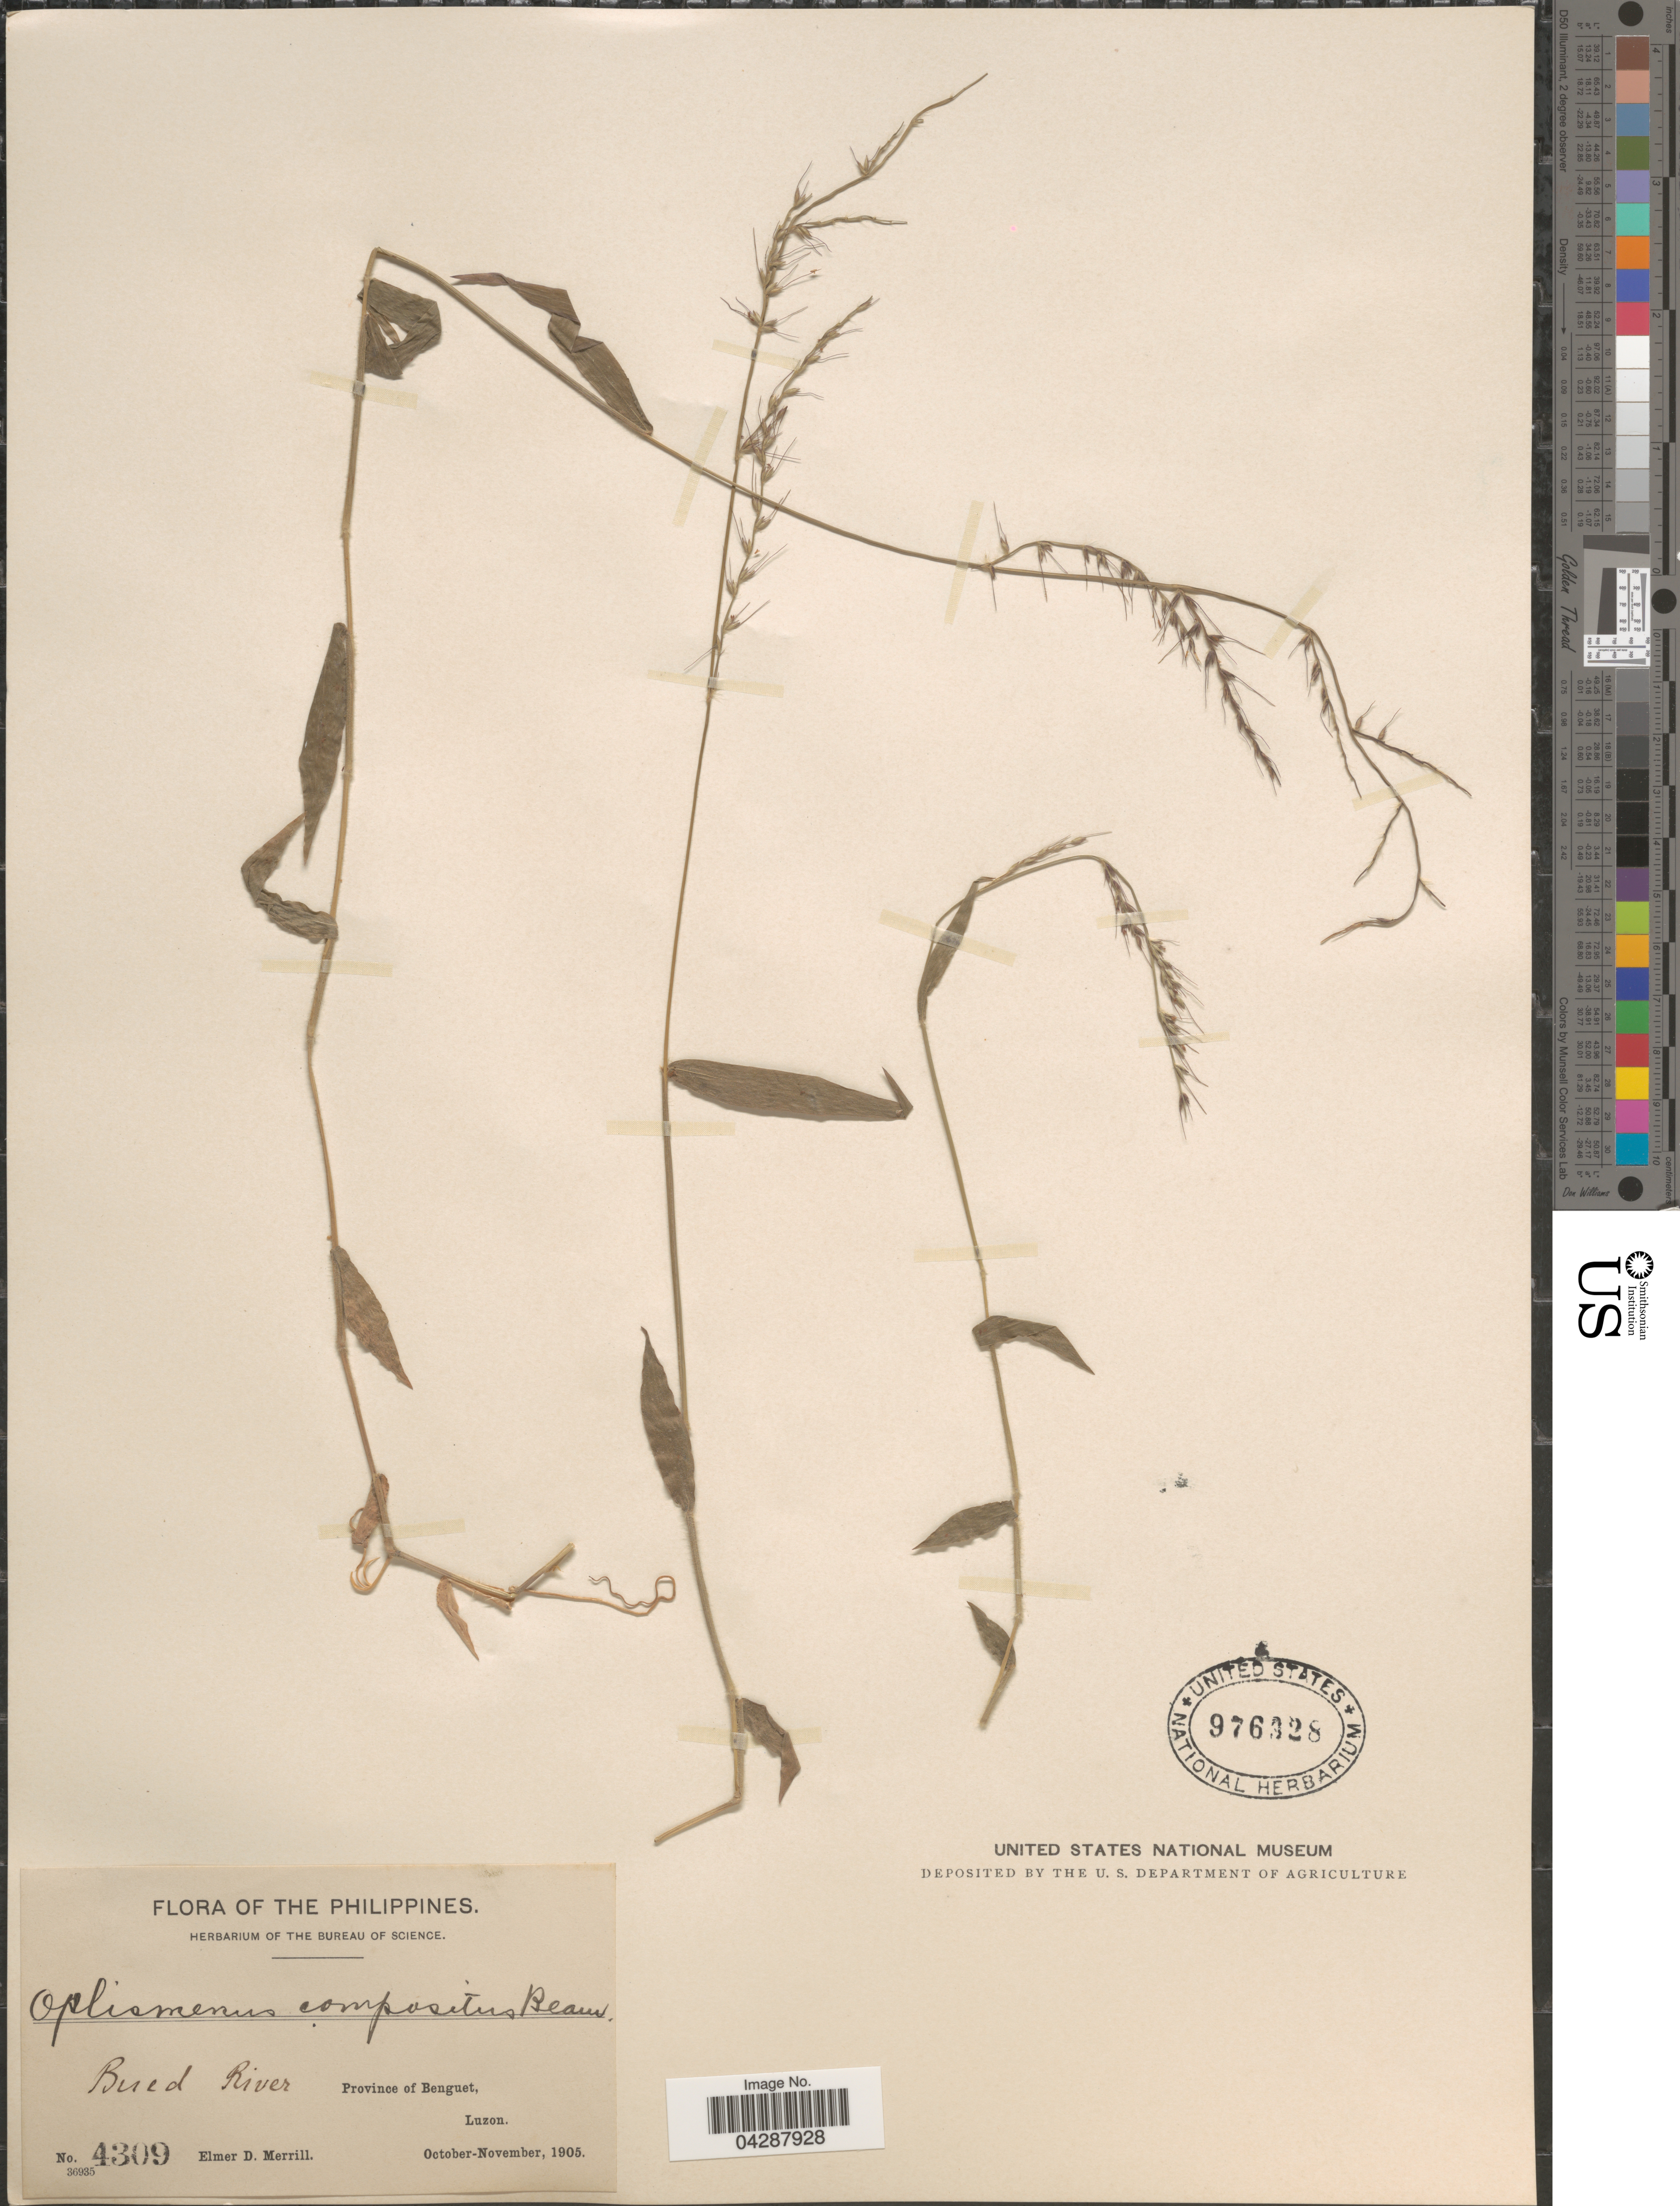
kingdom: Plantae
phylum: Tracheophyta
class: Liliopsida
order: Poales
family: Poaceae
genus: Oplismenus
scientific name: Oplismenus compositus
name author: (L.) P. Beauv.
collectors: E. D. Merrill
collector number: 4309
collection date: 1905-10/1905-11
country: Philippines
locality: Bued River. Province of Benguet. Luzon.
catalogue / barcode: US 976328